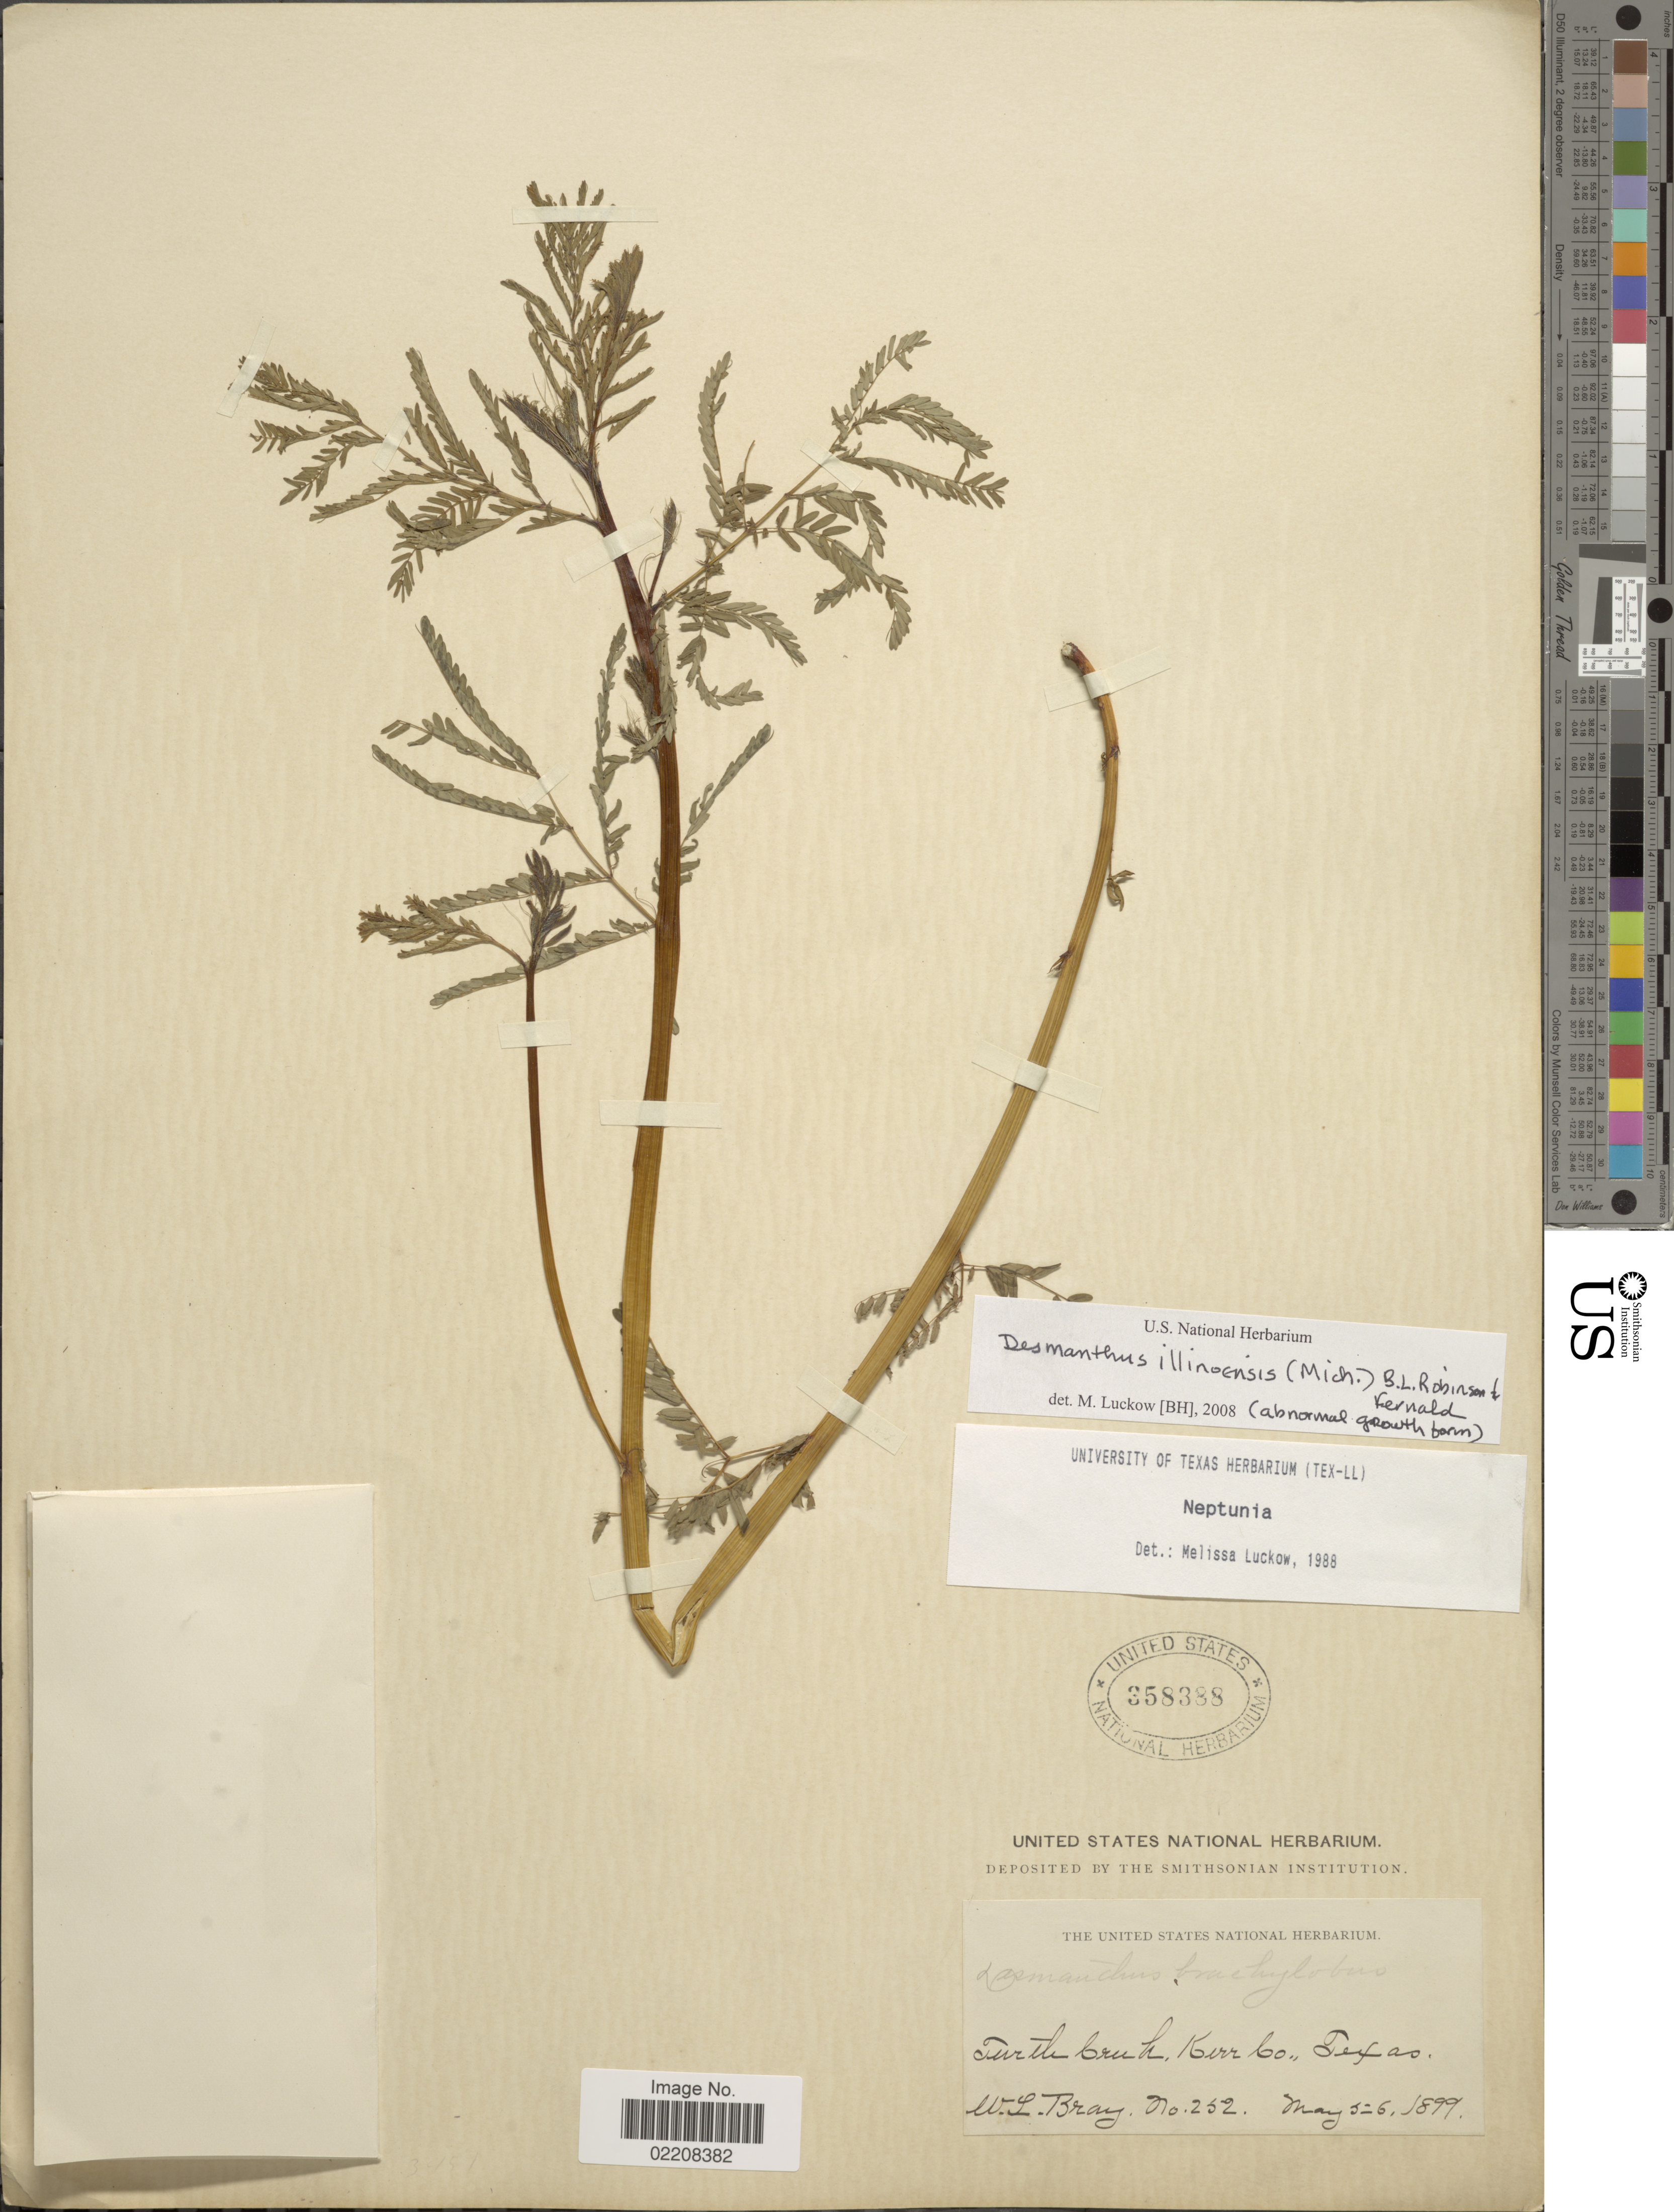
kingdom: Plantae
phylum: Tracheophyta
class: Magnoliopsida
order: Fabales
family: Fabaceae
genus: Desmanthus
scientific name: Desmanthus illinoensis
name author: (Michx.) MacMill.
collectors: W. L. Bray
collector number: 252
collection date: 1899-05-05/1899-05-06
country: United States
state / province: Texas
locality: Turtle Creek, Kerr Co., Texas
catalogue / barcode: US 358388